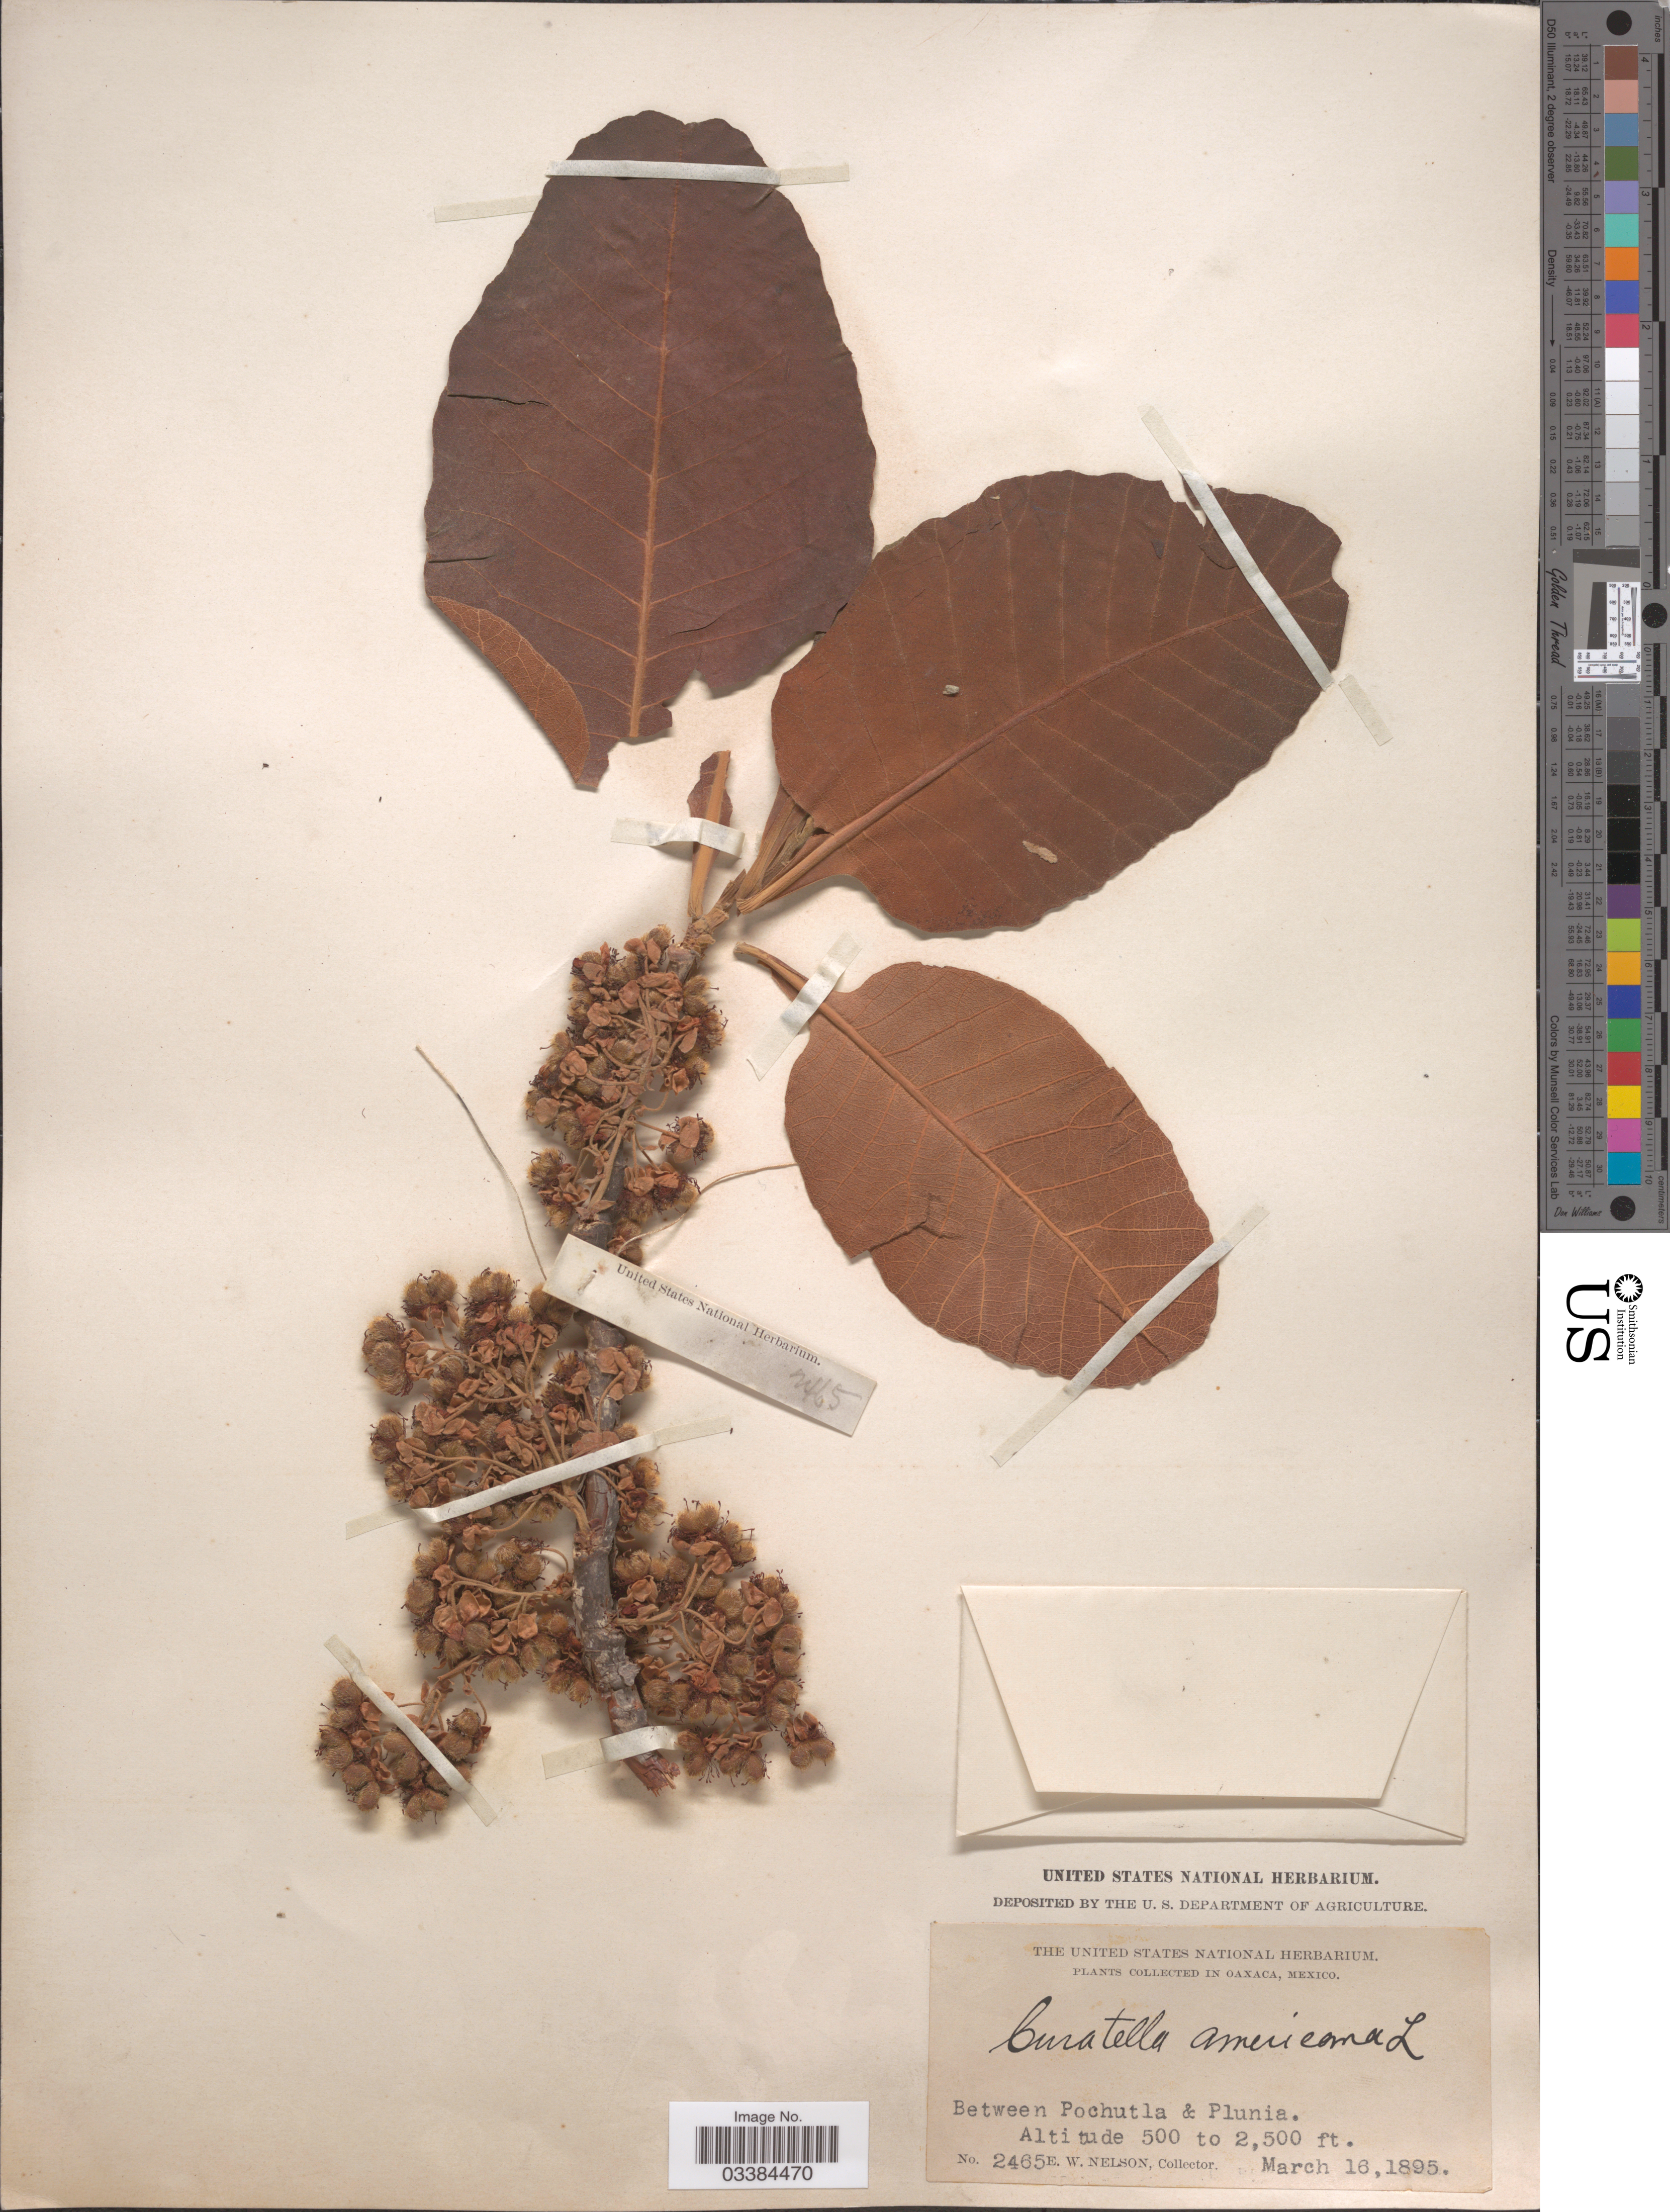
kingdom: Plantae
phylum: Tracheophyta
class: Magnoliopsida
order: Dilleniales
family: Dilleniaceae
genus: Curatella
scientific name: Curatella americana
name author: L.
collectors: E. W. Nelson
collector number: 2465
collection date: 1895-03-16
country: Mexico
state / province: Oaxaca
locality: Between Pochutla & Plunia.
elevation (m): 152